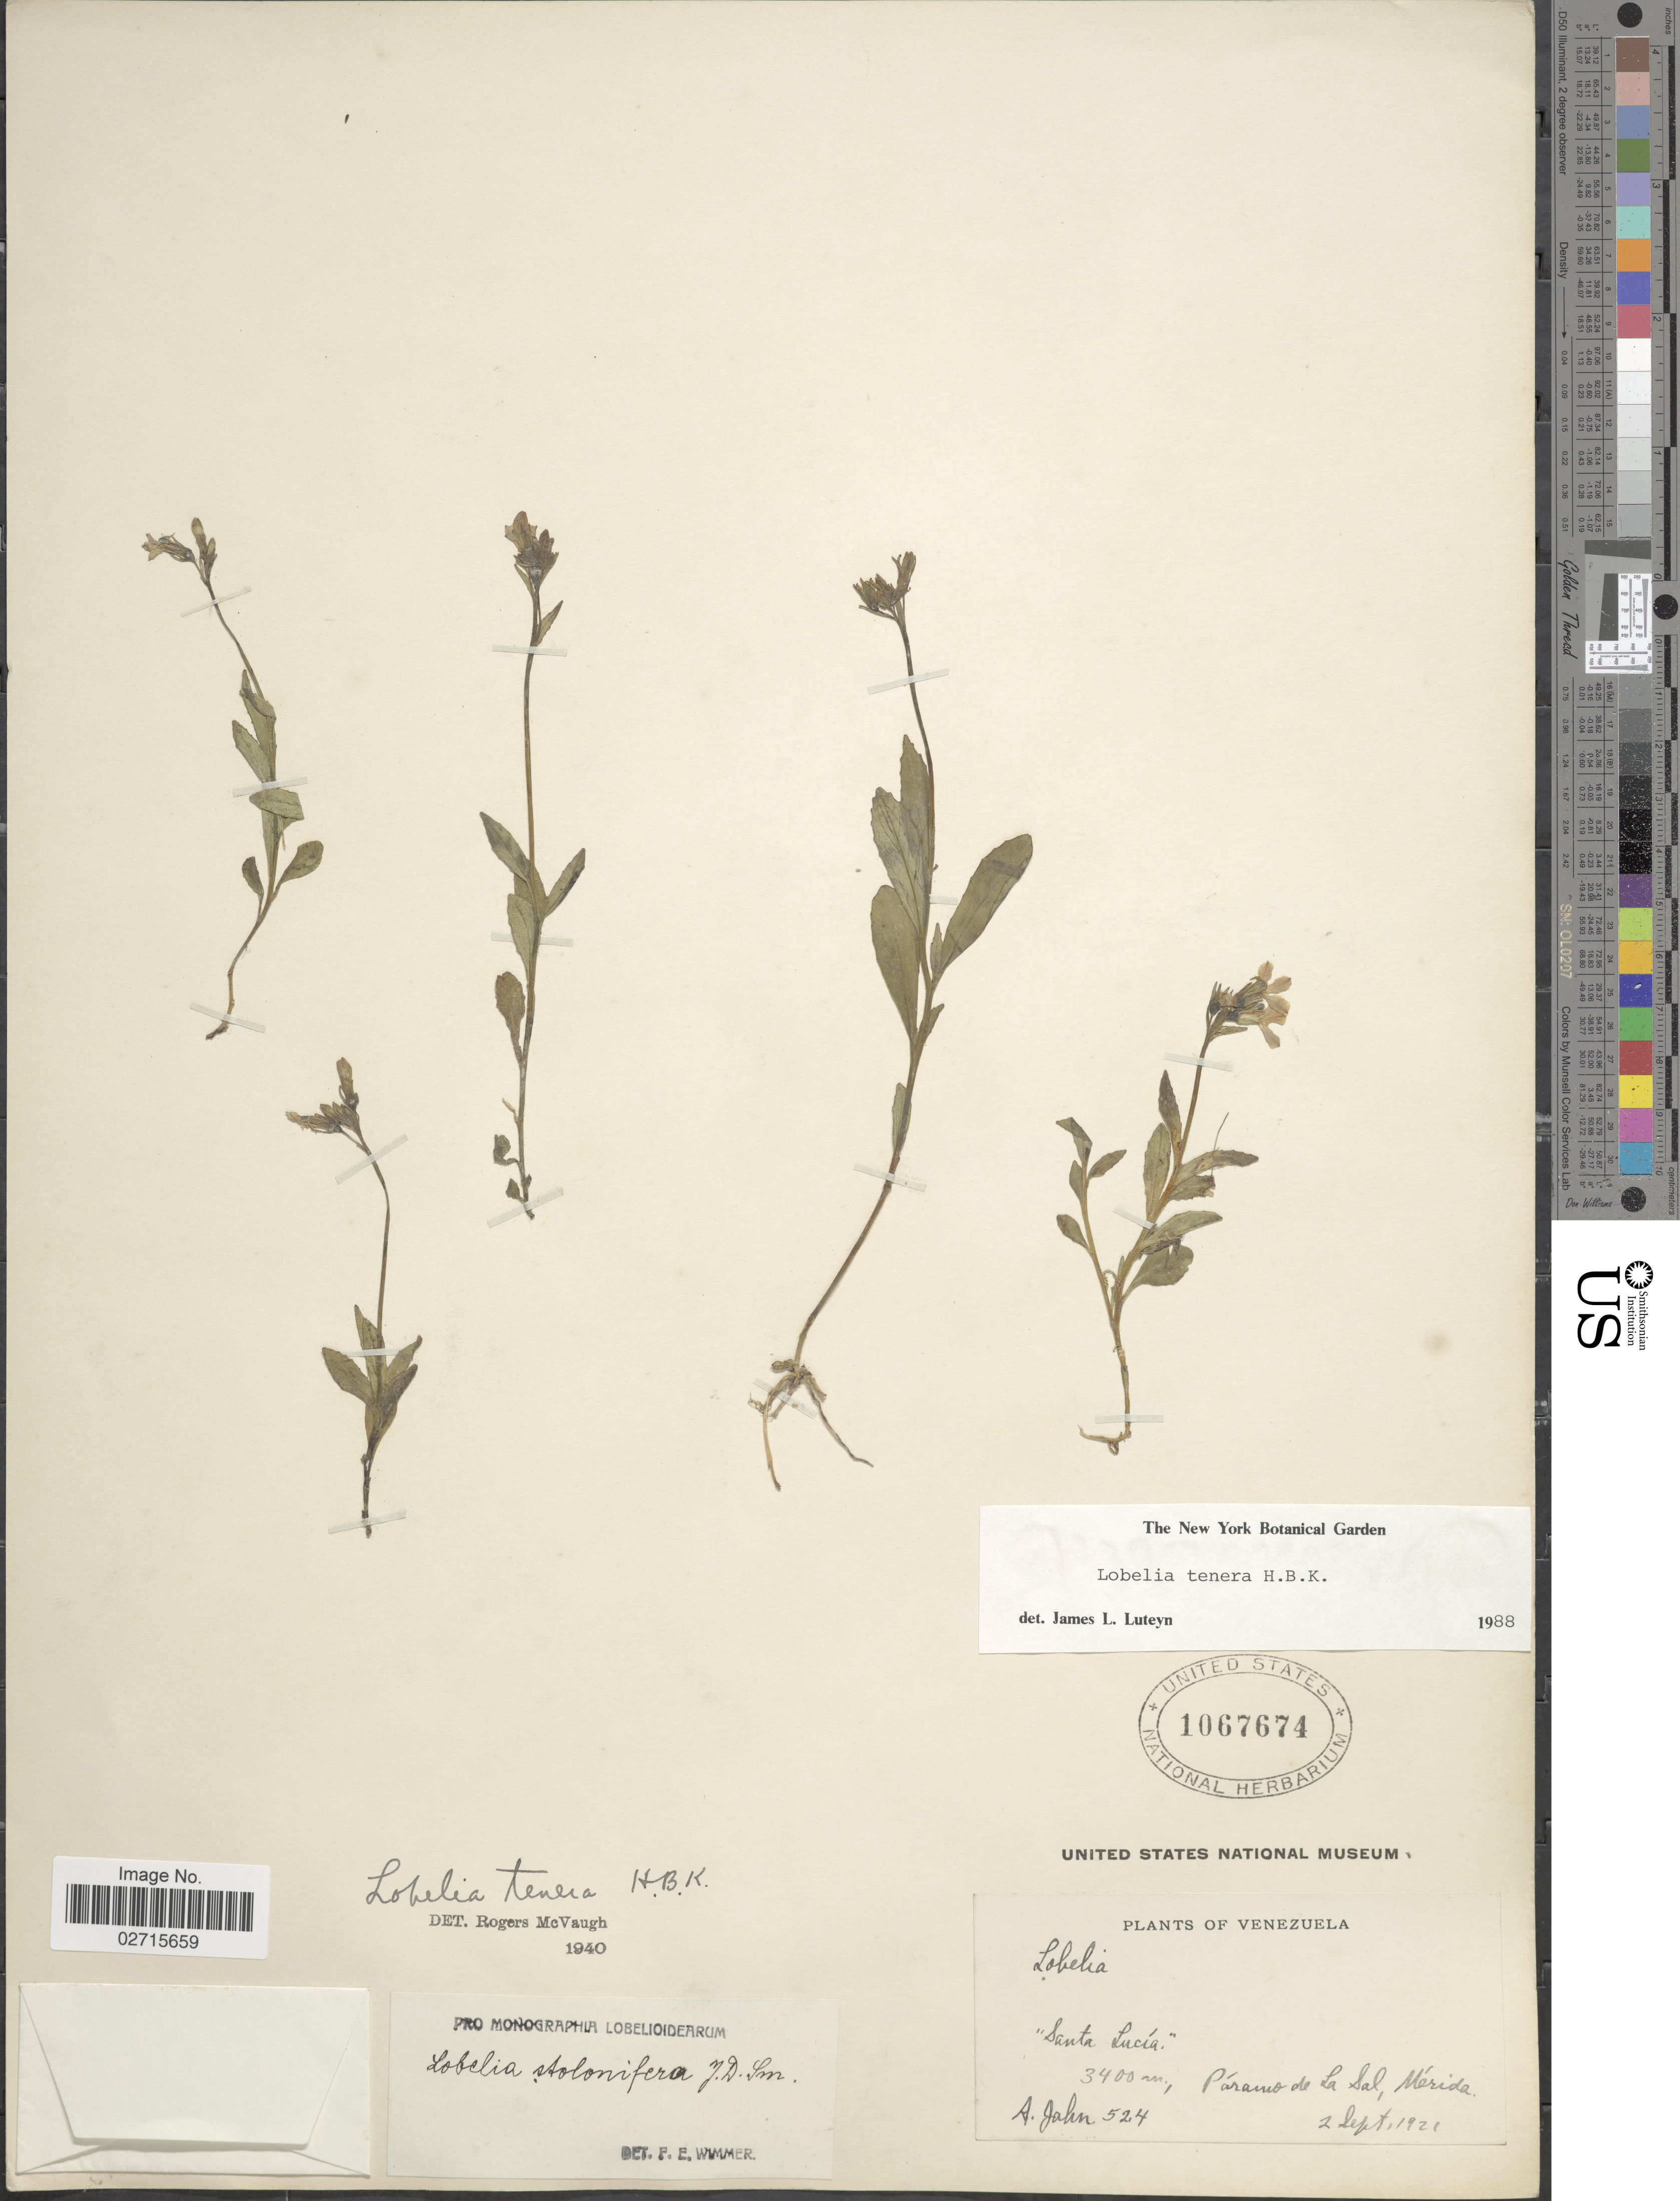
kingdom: Plantae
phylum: Tracheophyta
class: Magnoliopsida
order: Asterales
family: Campanulaceae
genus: Lobelia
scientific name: Lobelia tenera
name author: Kunth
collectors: A. Jahn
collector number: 524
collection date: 1921-09-02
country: Venezuela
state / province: Mérida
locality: Santa Lucia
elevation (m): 3400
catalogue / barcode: US 1067674